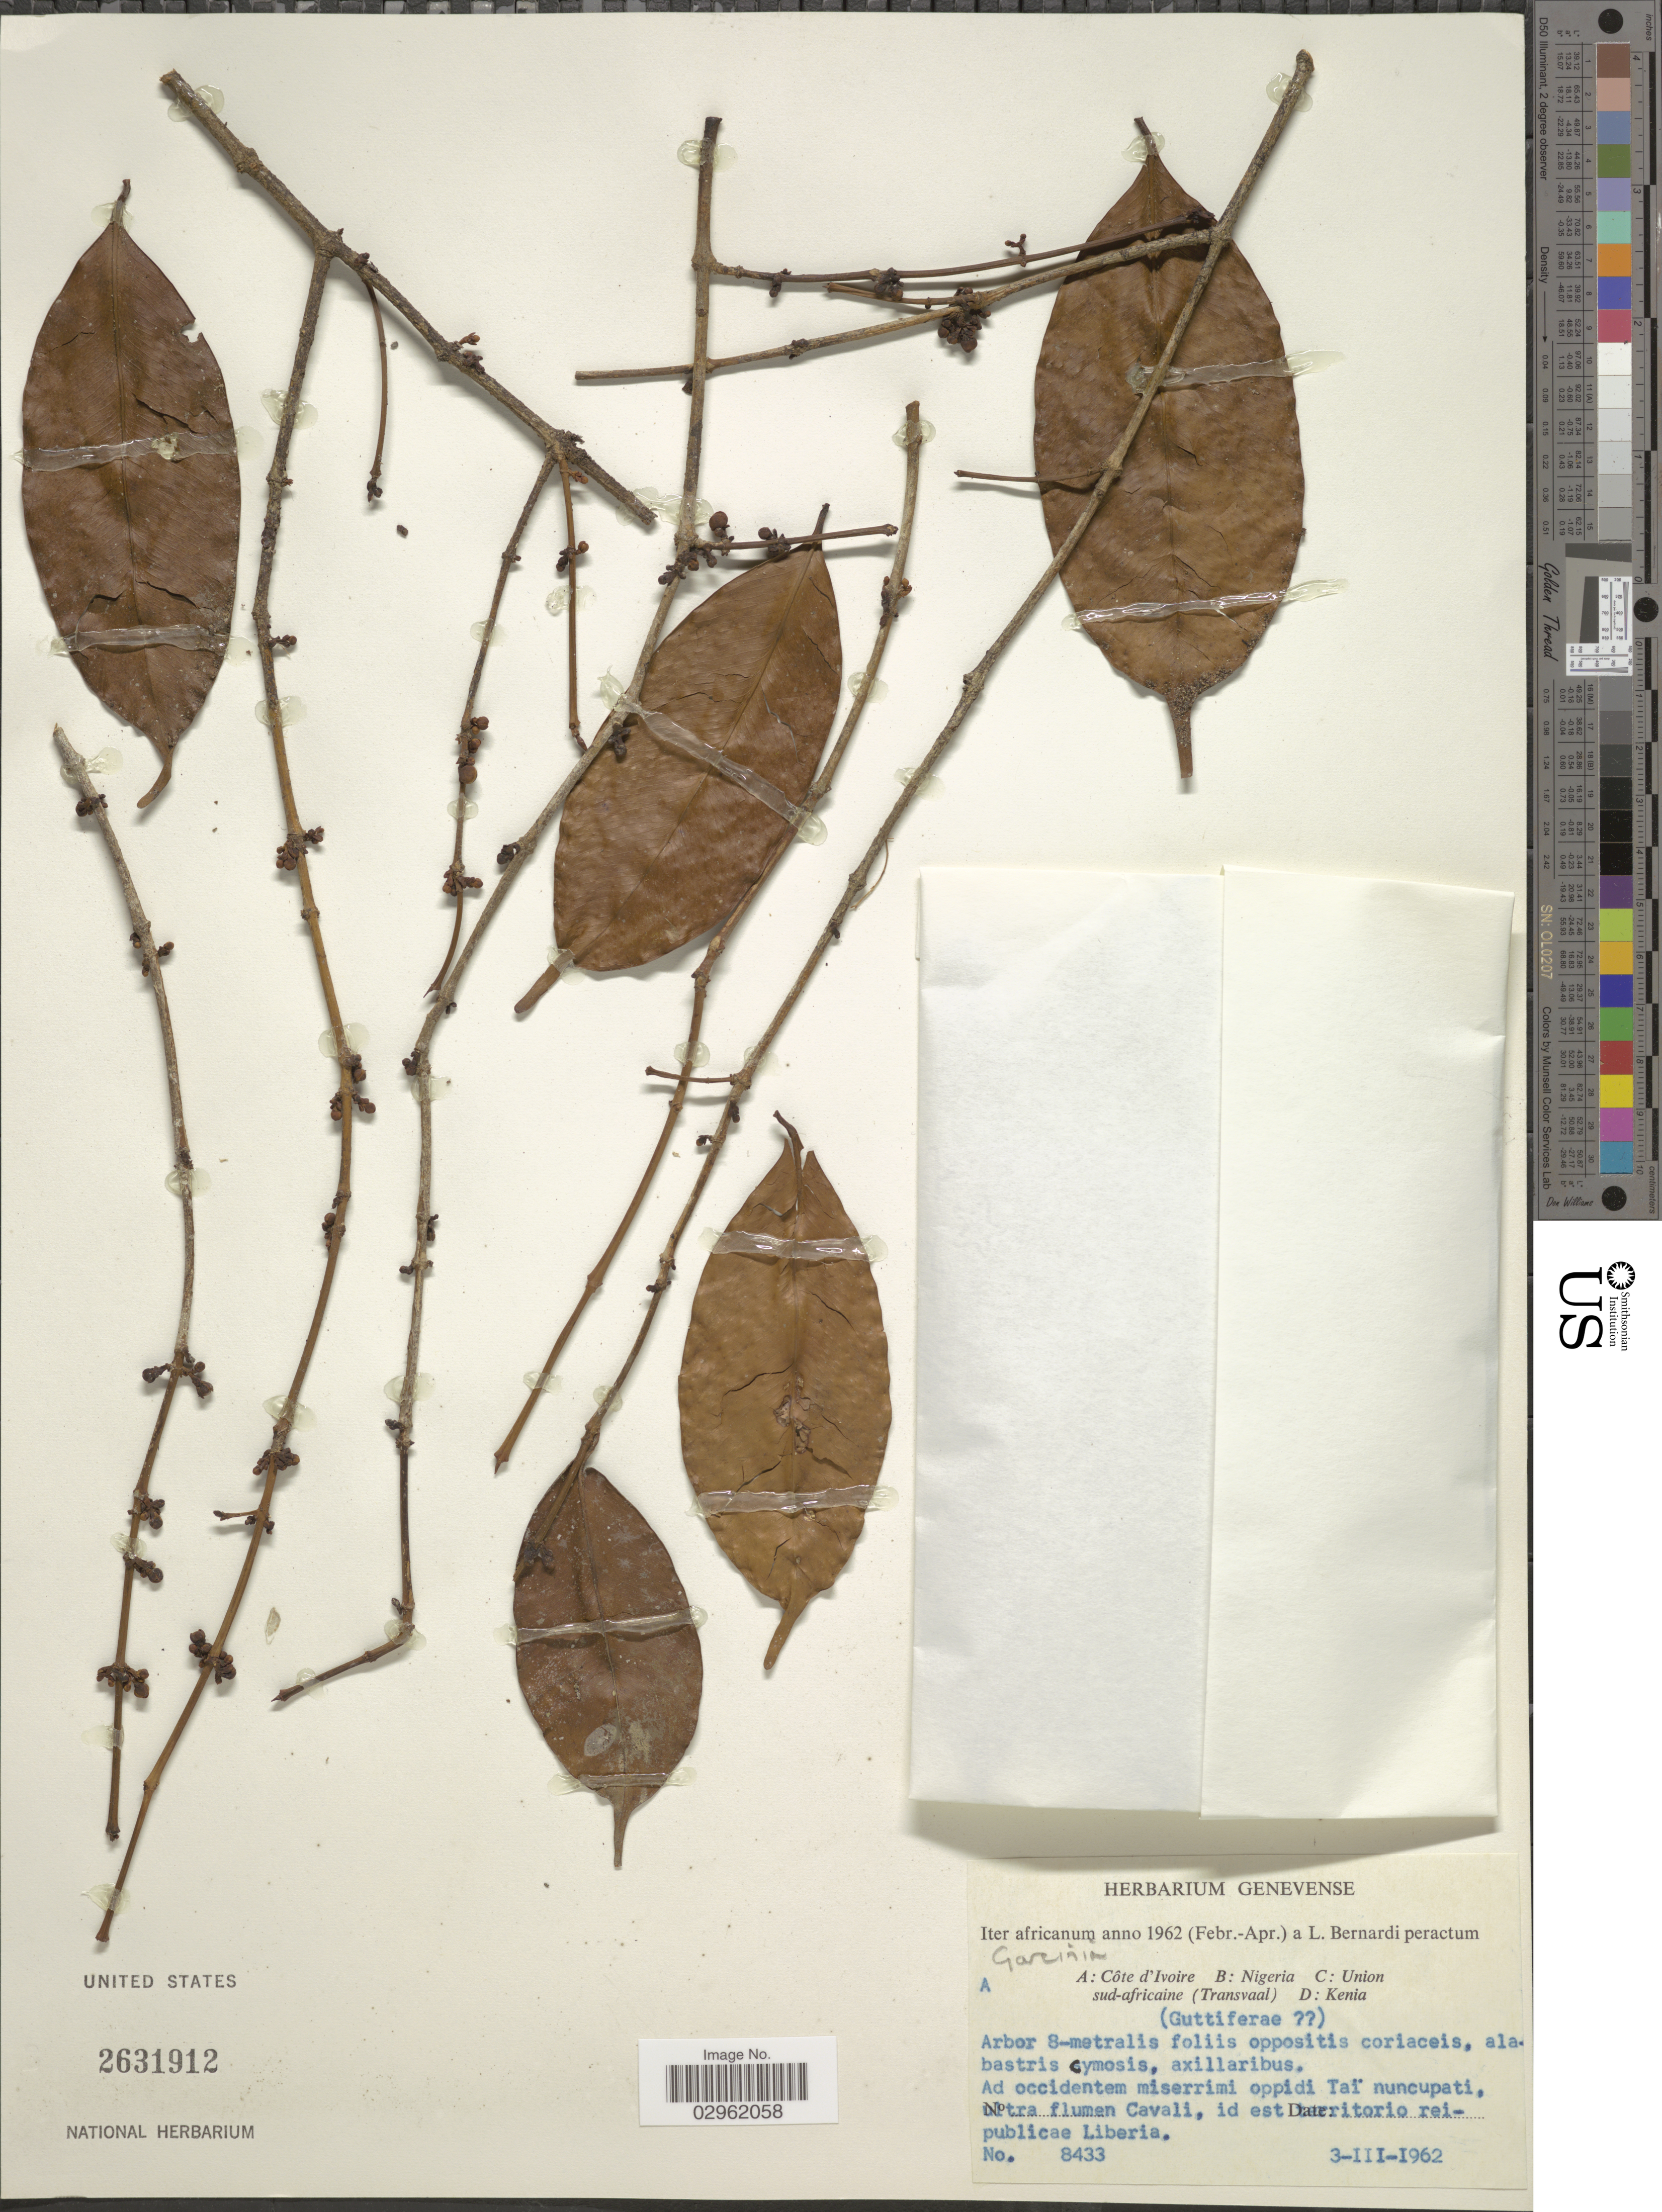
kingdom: Plantae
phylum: Tracheophyta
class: Magnoliopsida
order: Malpighiales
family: Clusiaceae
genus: Garcinia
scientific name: Garcinia sp.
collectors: L. Bernardi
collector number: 8433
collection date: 1962-03-03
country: Ivory Coast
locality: Ad occidentem miserrimi oppidi Tai nuncupati, [illegible text]tra flumen Cavali, id est [illegible text]ritorio reipublicae Liberia.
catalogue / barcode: US 2631912